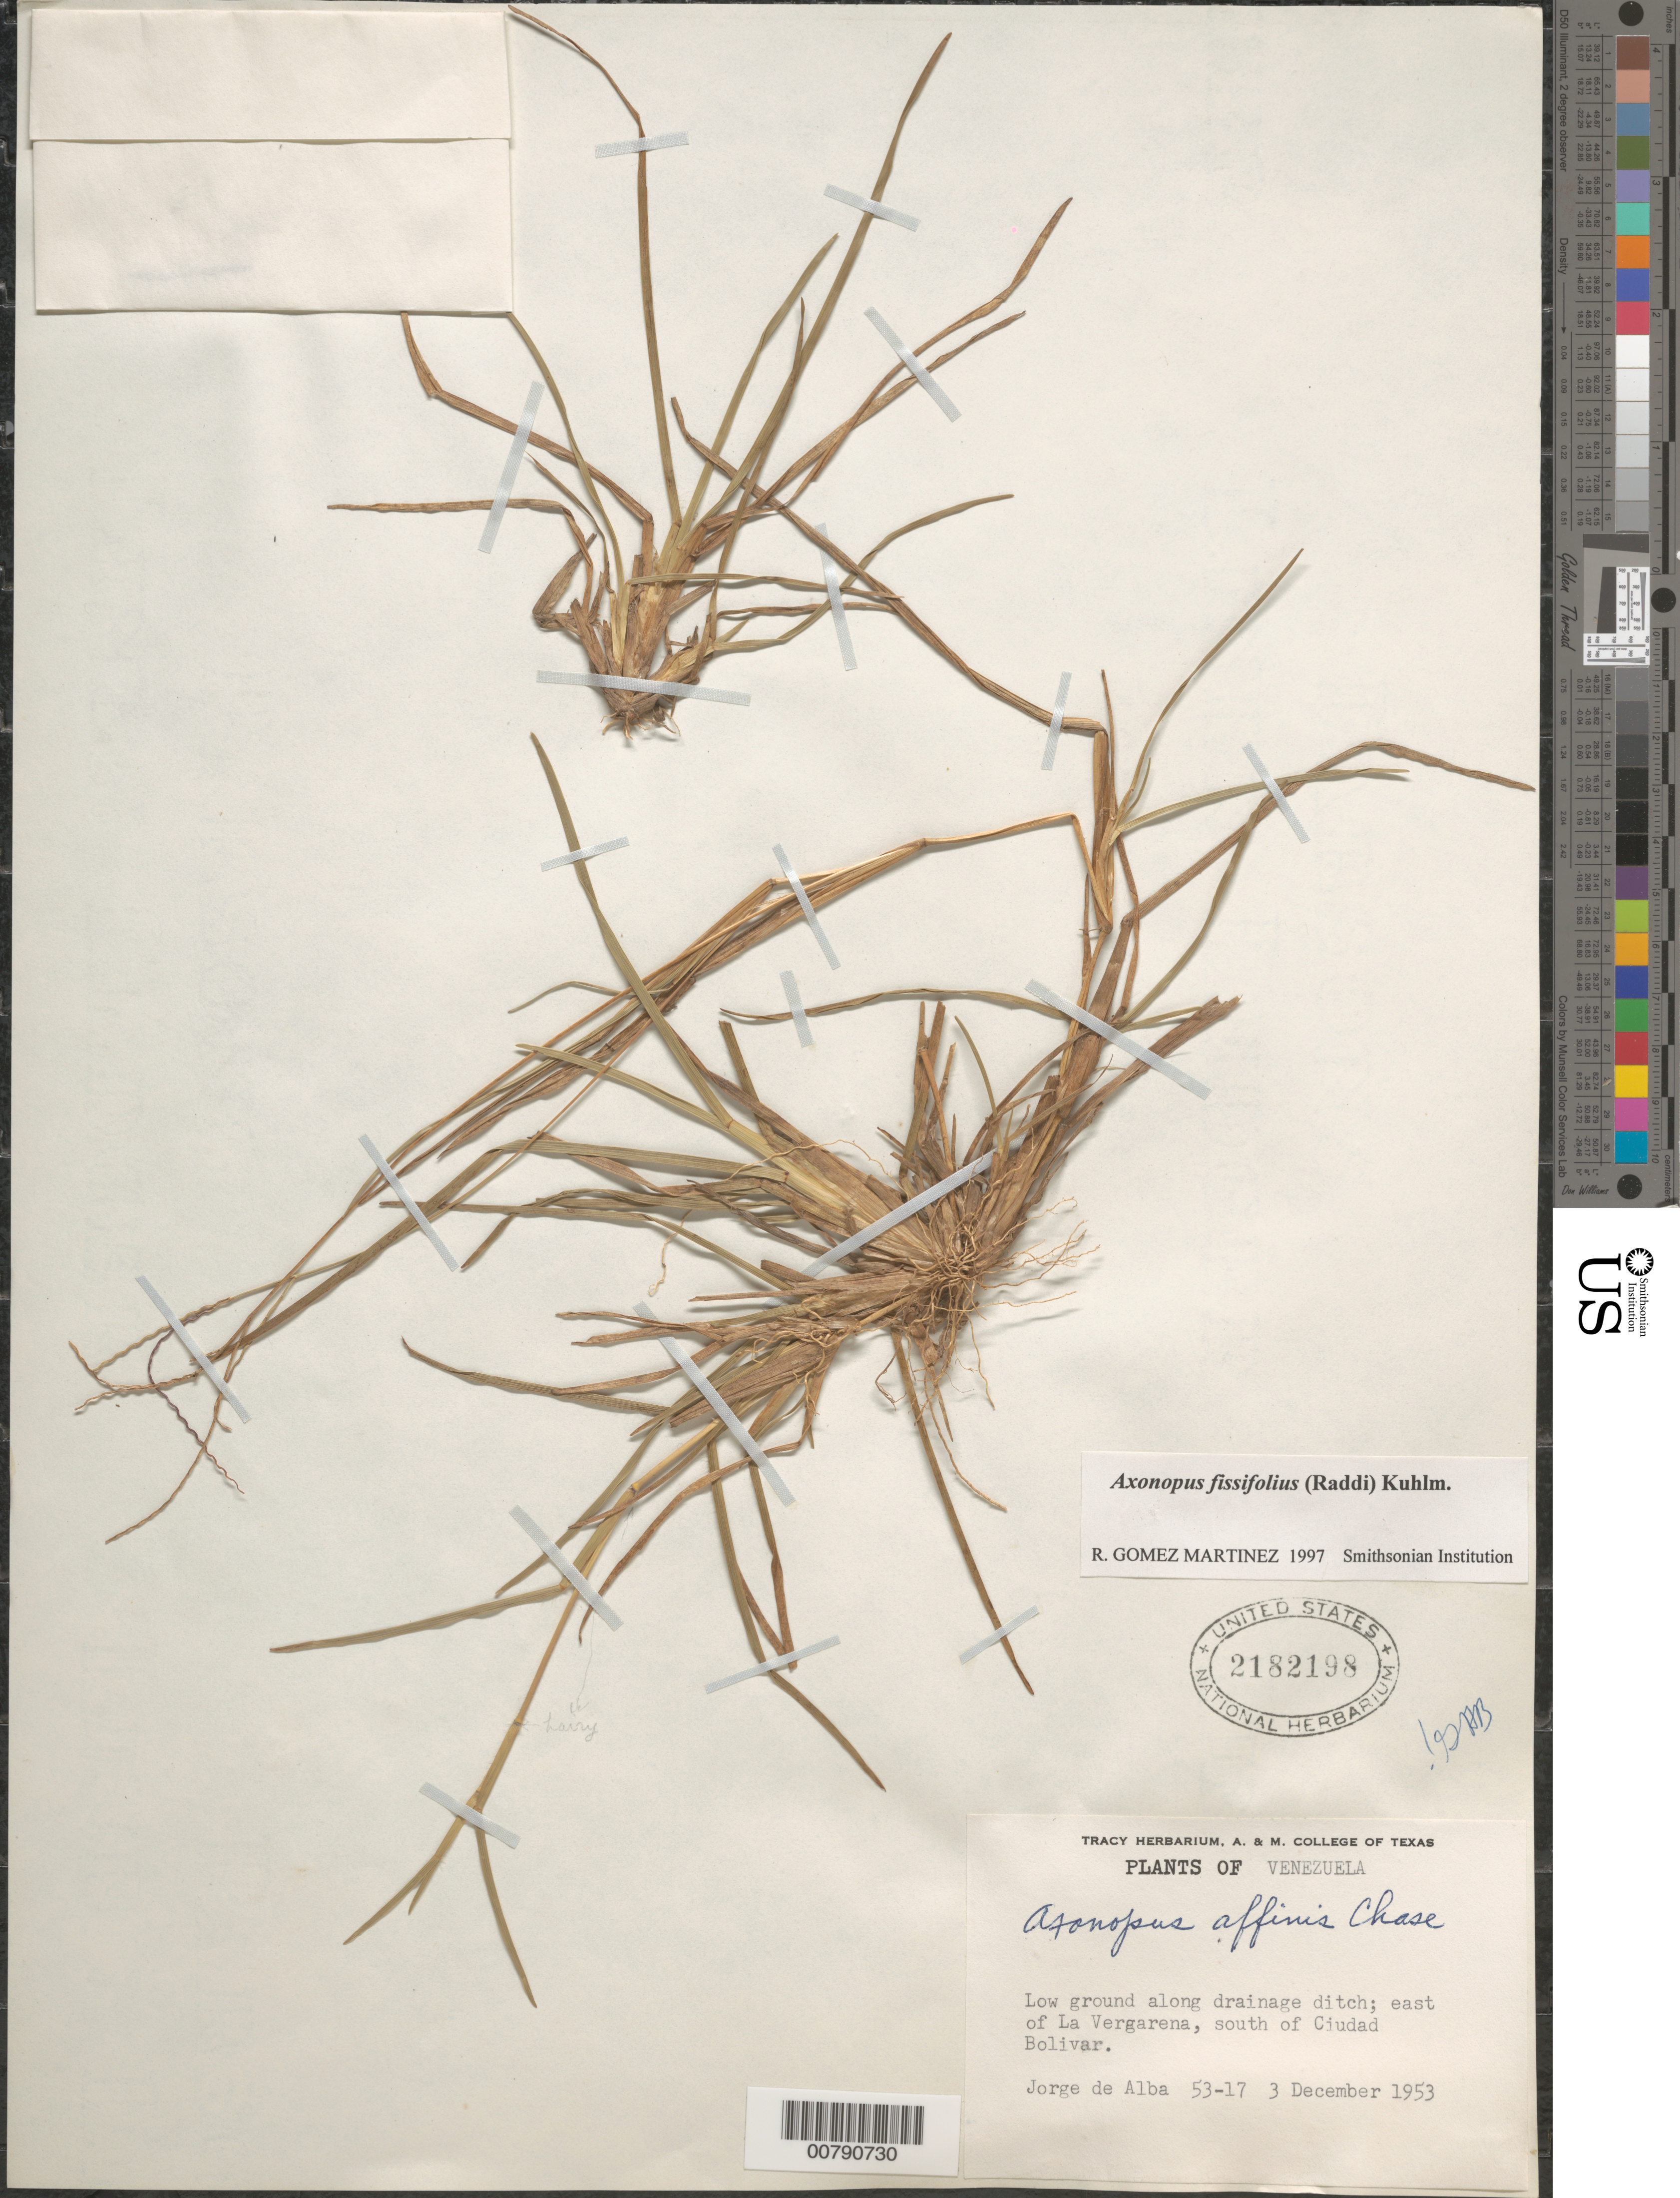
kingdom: Plantae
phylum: Tracheophyta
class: Liliopsida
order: Poales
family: Poaceae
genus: Axonopus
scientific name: Axonopus fissifolius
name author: (Raddi) Kuhlm.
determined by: Gomez Martinez, R.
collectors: J. Alba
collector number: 53 17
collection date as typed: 3-Dec-53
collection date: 1953-12-03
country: Venezuela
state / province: Bolívar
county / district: Angostura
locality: Mun. Raúl Leoni [=Angostura]. [?], Hato La Vergarena, east of; south of Ciudad Bolívar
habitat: Low ground along drainage ditch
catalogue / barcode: US 2182198